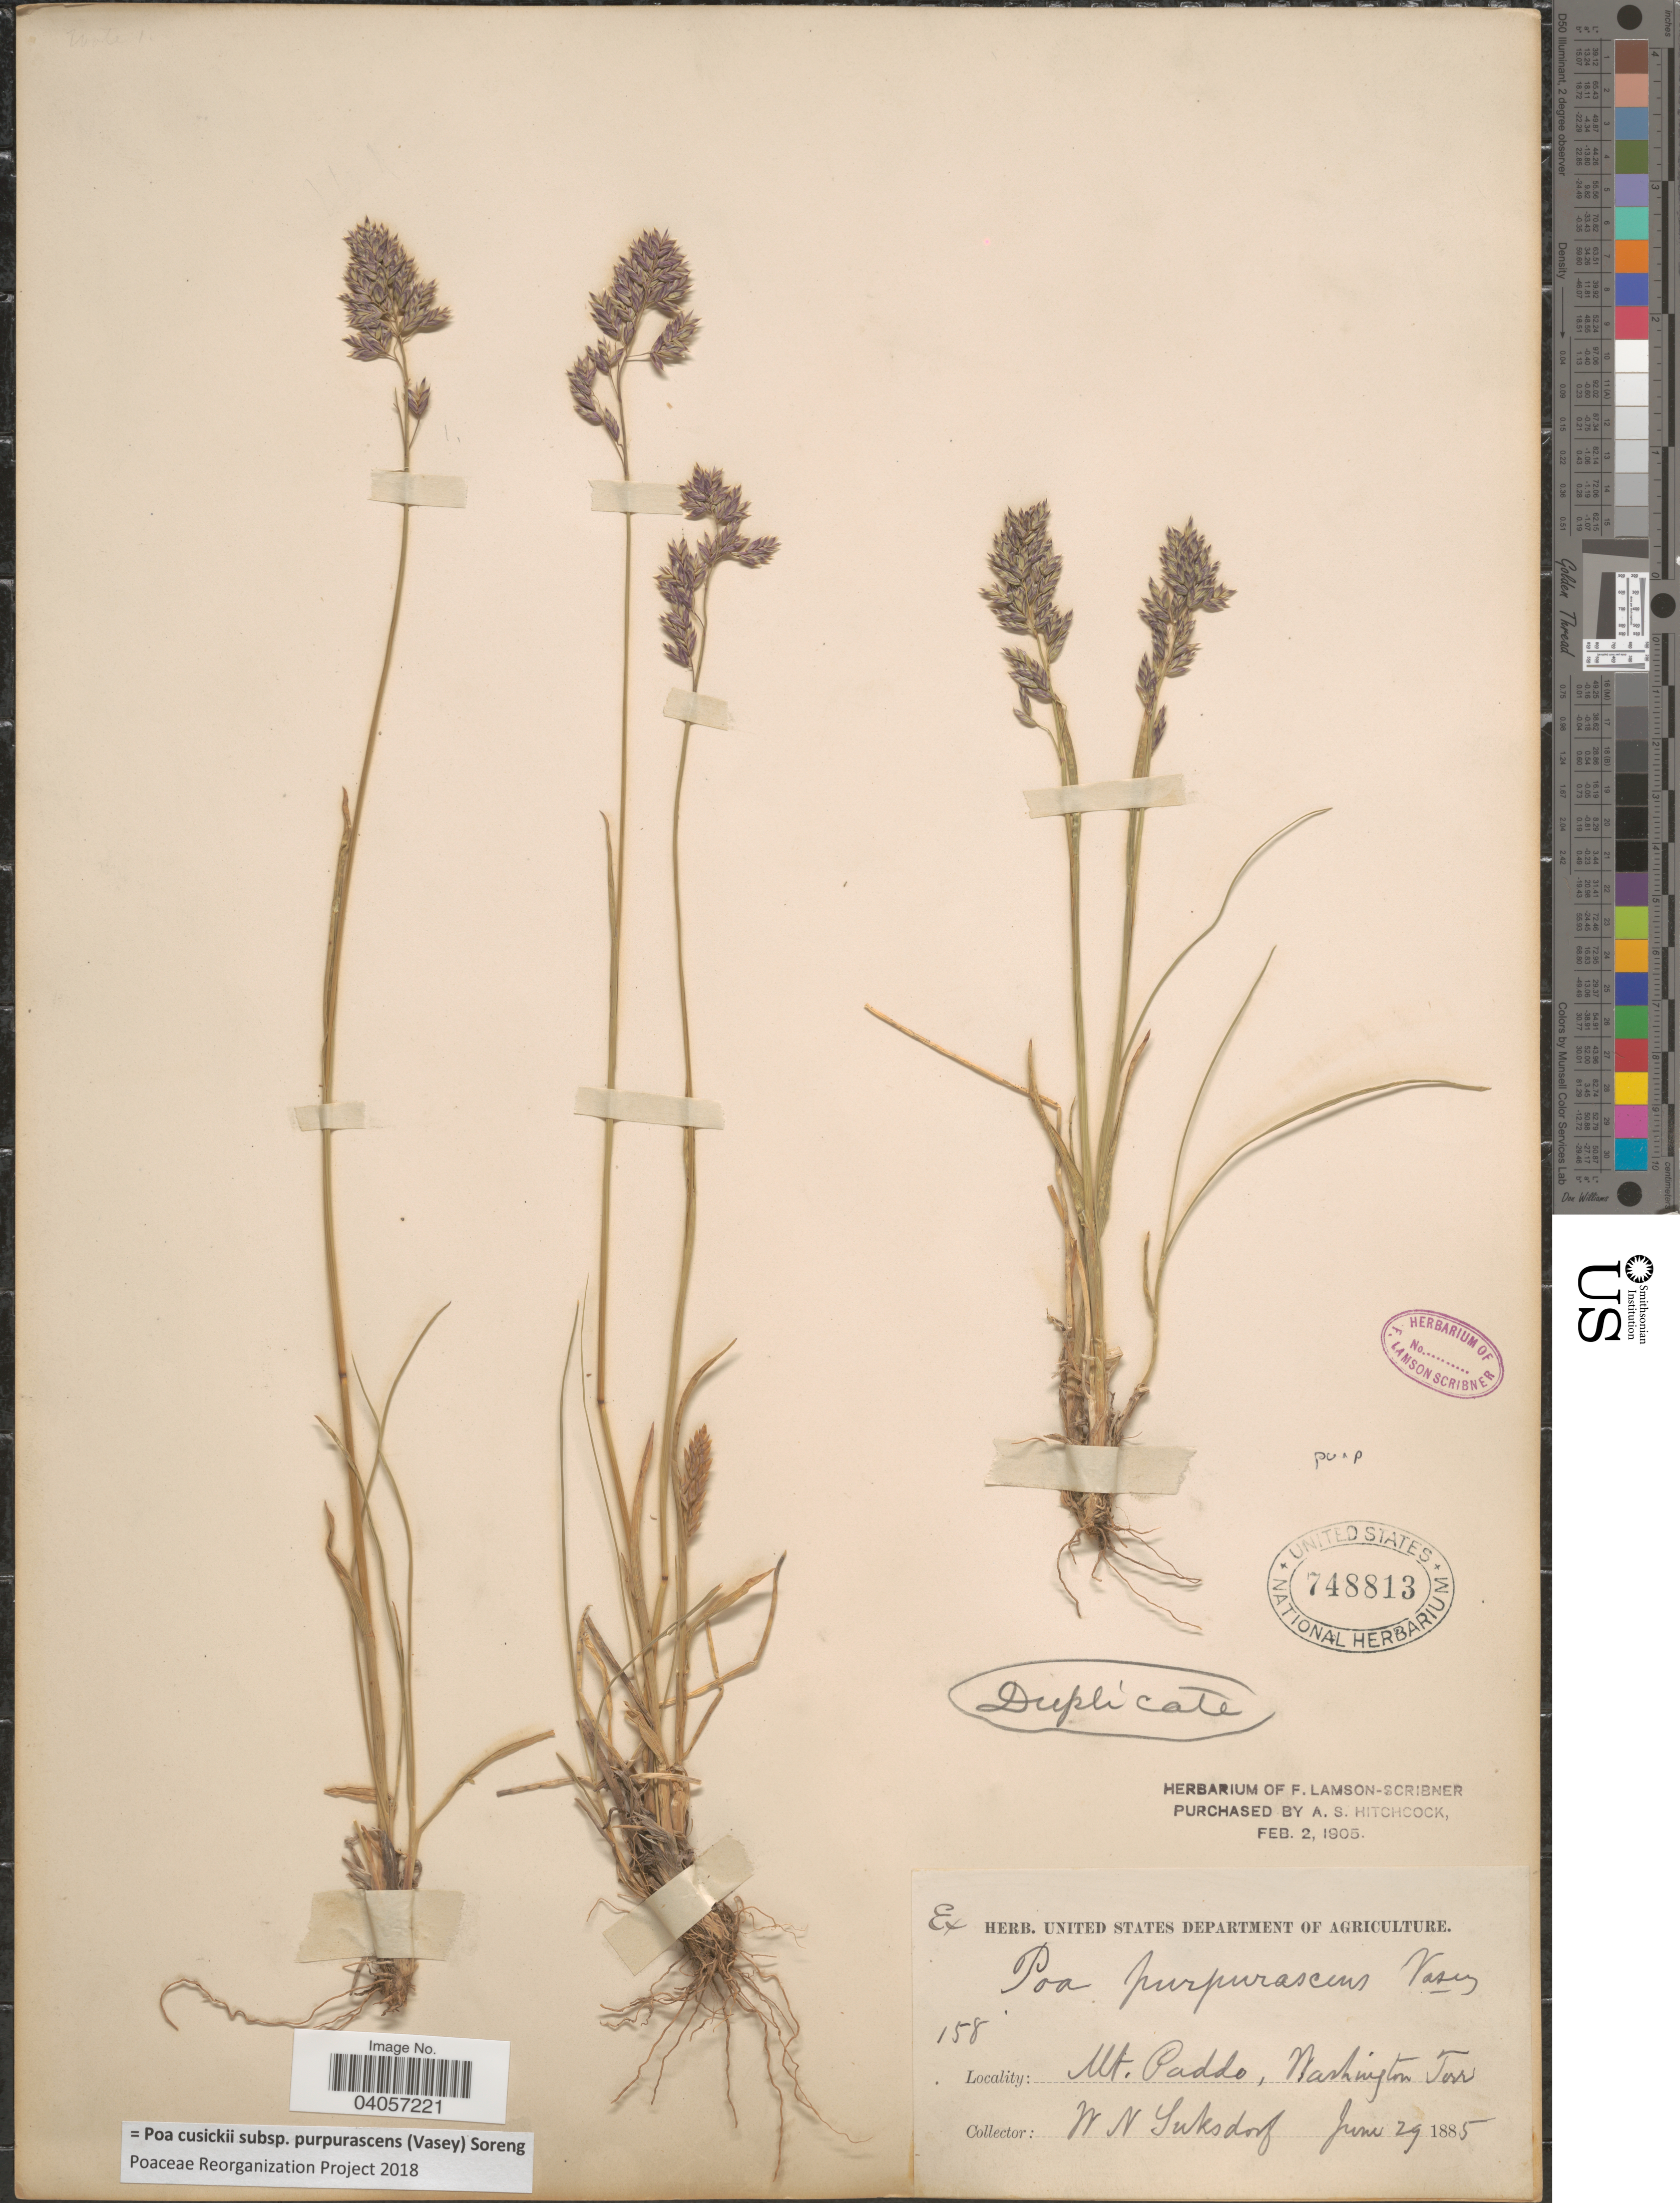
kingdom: Plantae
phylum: Tracheophyta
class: Liliopsida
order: Poales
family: Poaceae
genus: Poa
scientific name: Poa cusickii subsp. purpurascens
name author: (Vasey) Soreng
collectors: W. N. Suksdorf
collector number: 158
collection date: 1885-06-29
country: United States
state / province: Washington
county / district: Skamania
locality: Mt. Paddo, Washington Terr.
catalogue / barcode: US 748813